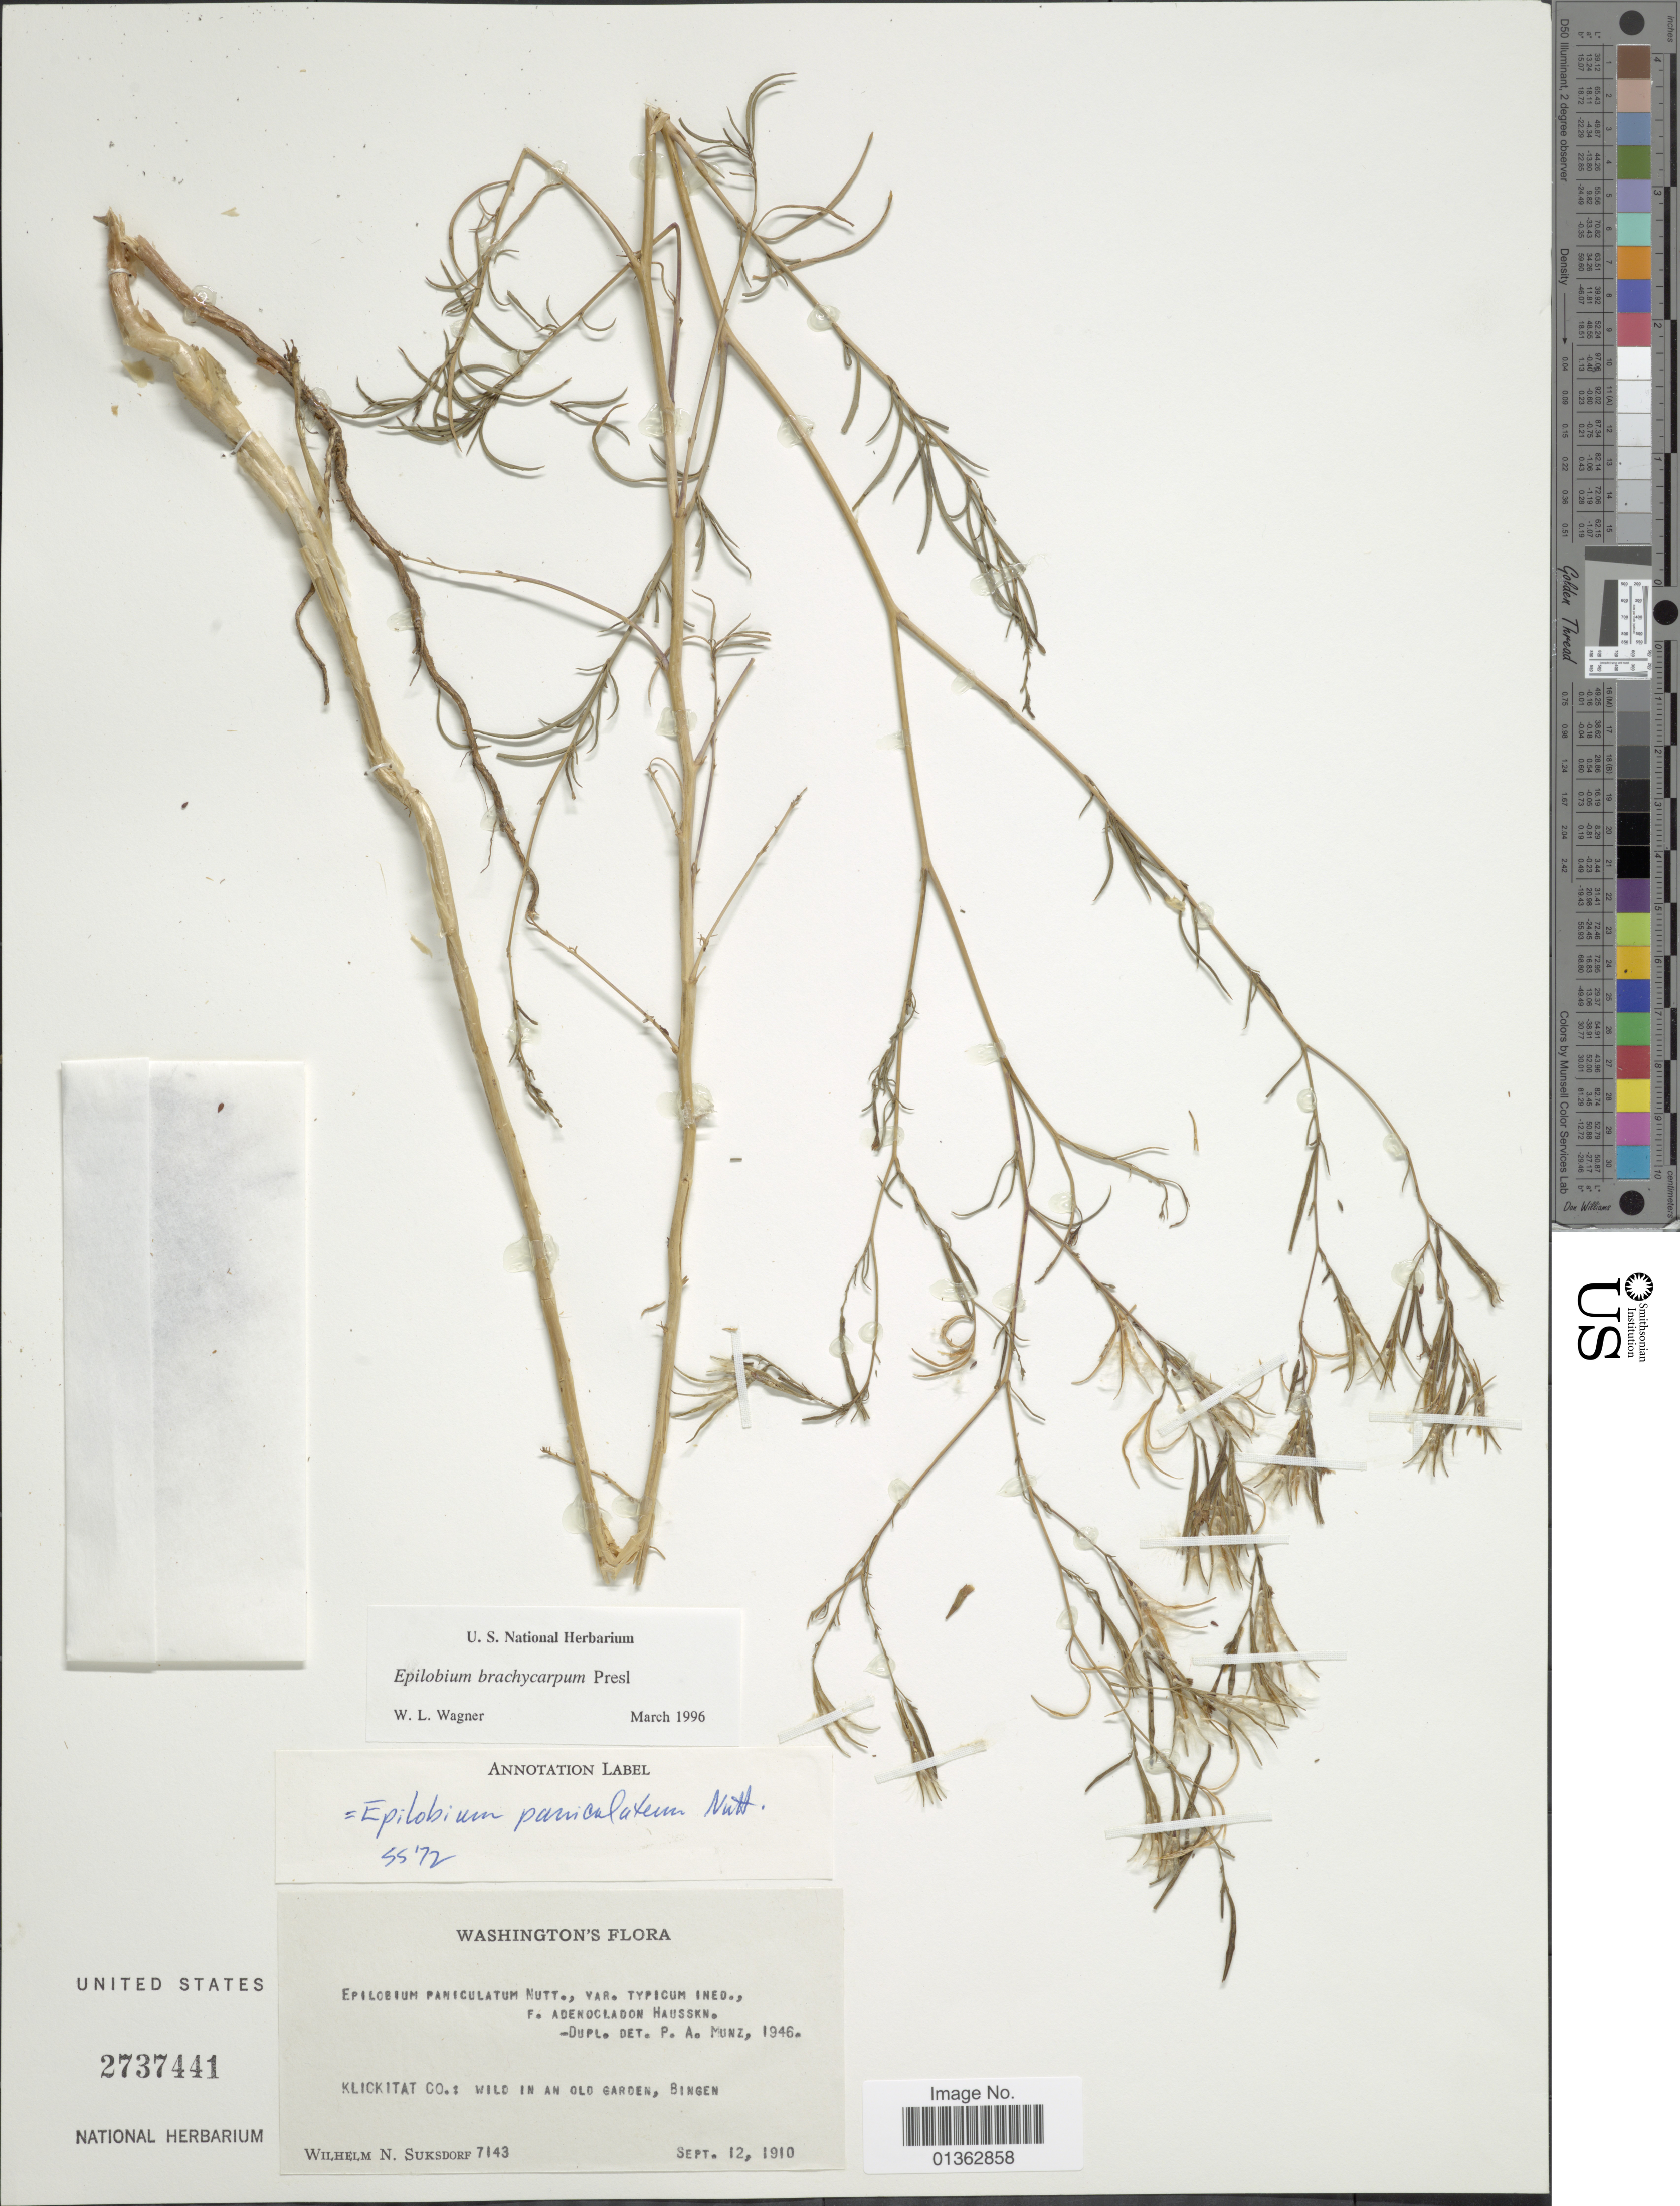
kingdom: Plantae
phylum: Tracheophyta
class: Magnoliopsida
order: Myrtales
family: Onagraceae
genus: Epilobium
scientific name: Epilobium brachycarpum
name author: C. Presl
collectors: W. N. Suksdorf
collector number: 7143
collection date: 1910-09-12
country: United States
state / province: Washington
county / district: Klickitat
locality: Klickitat Co.: wild in an old garden, Bingen.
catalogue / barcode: US 2737441